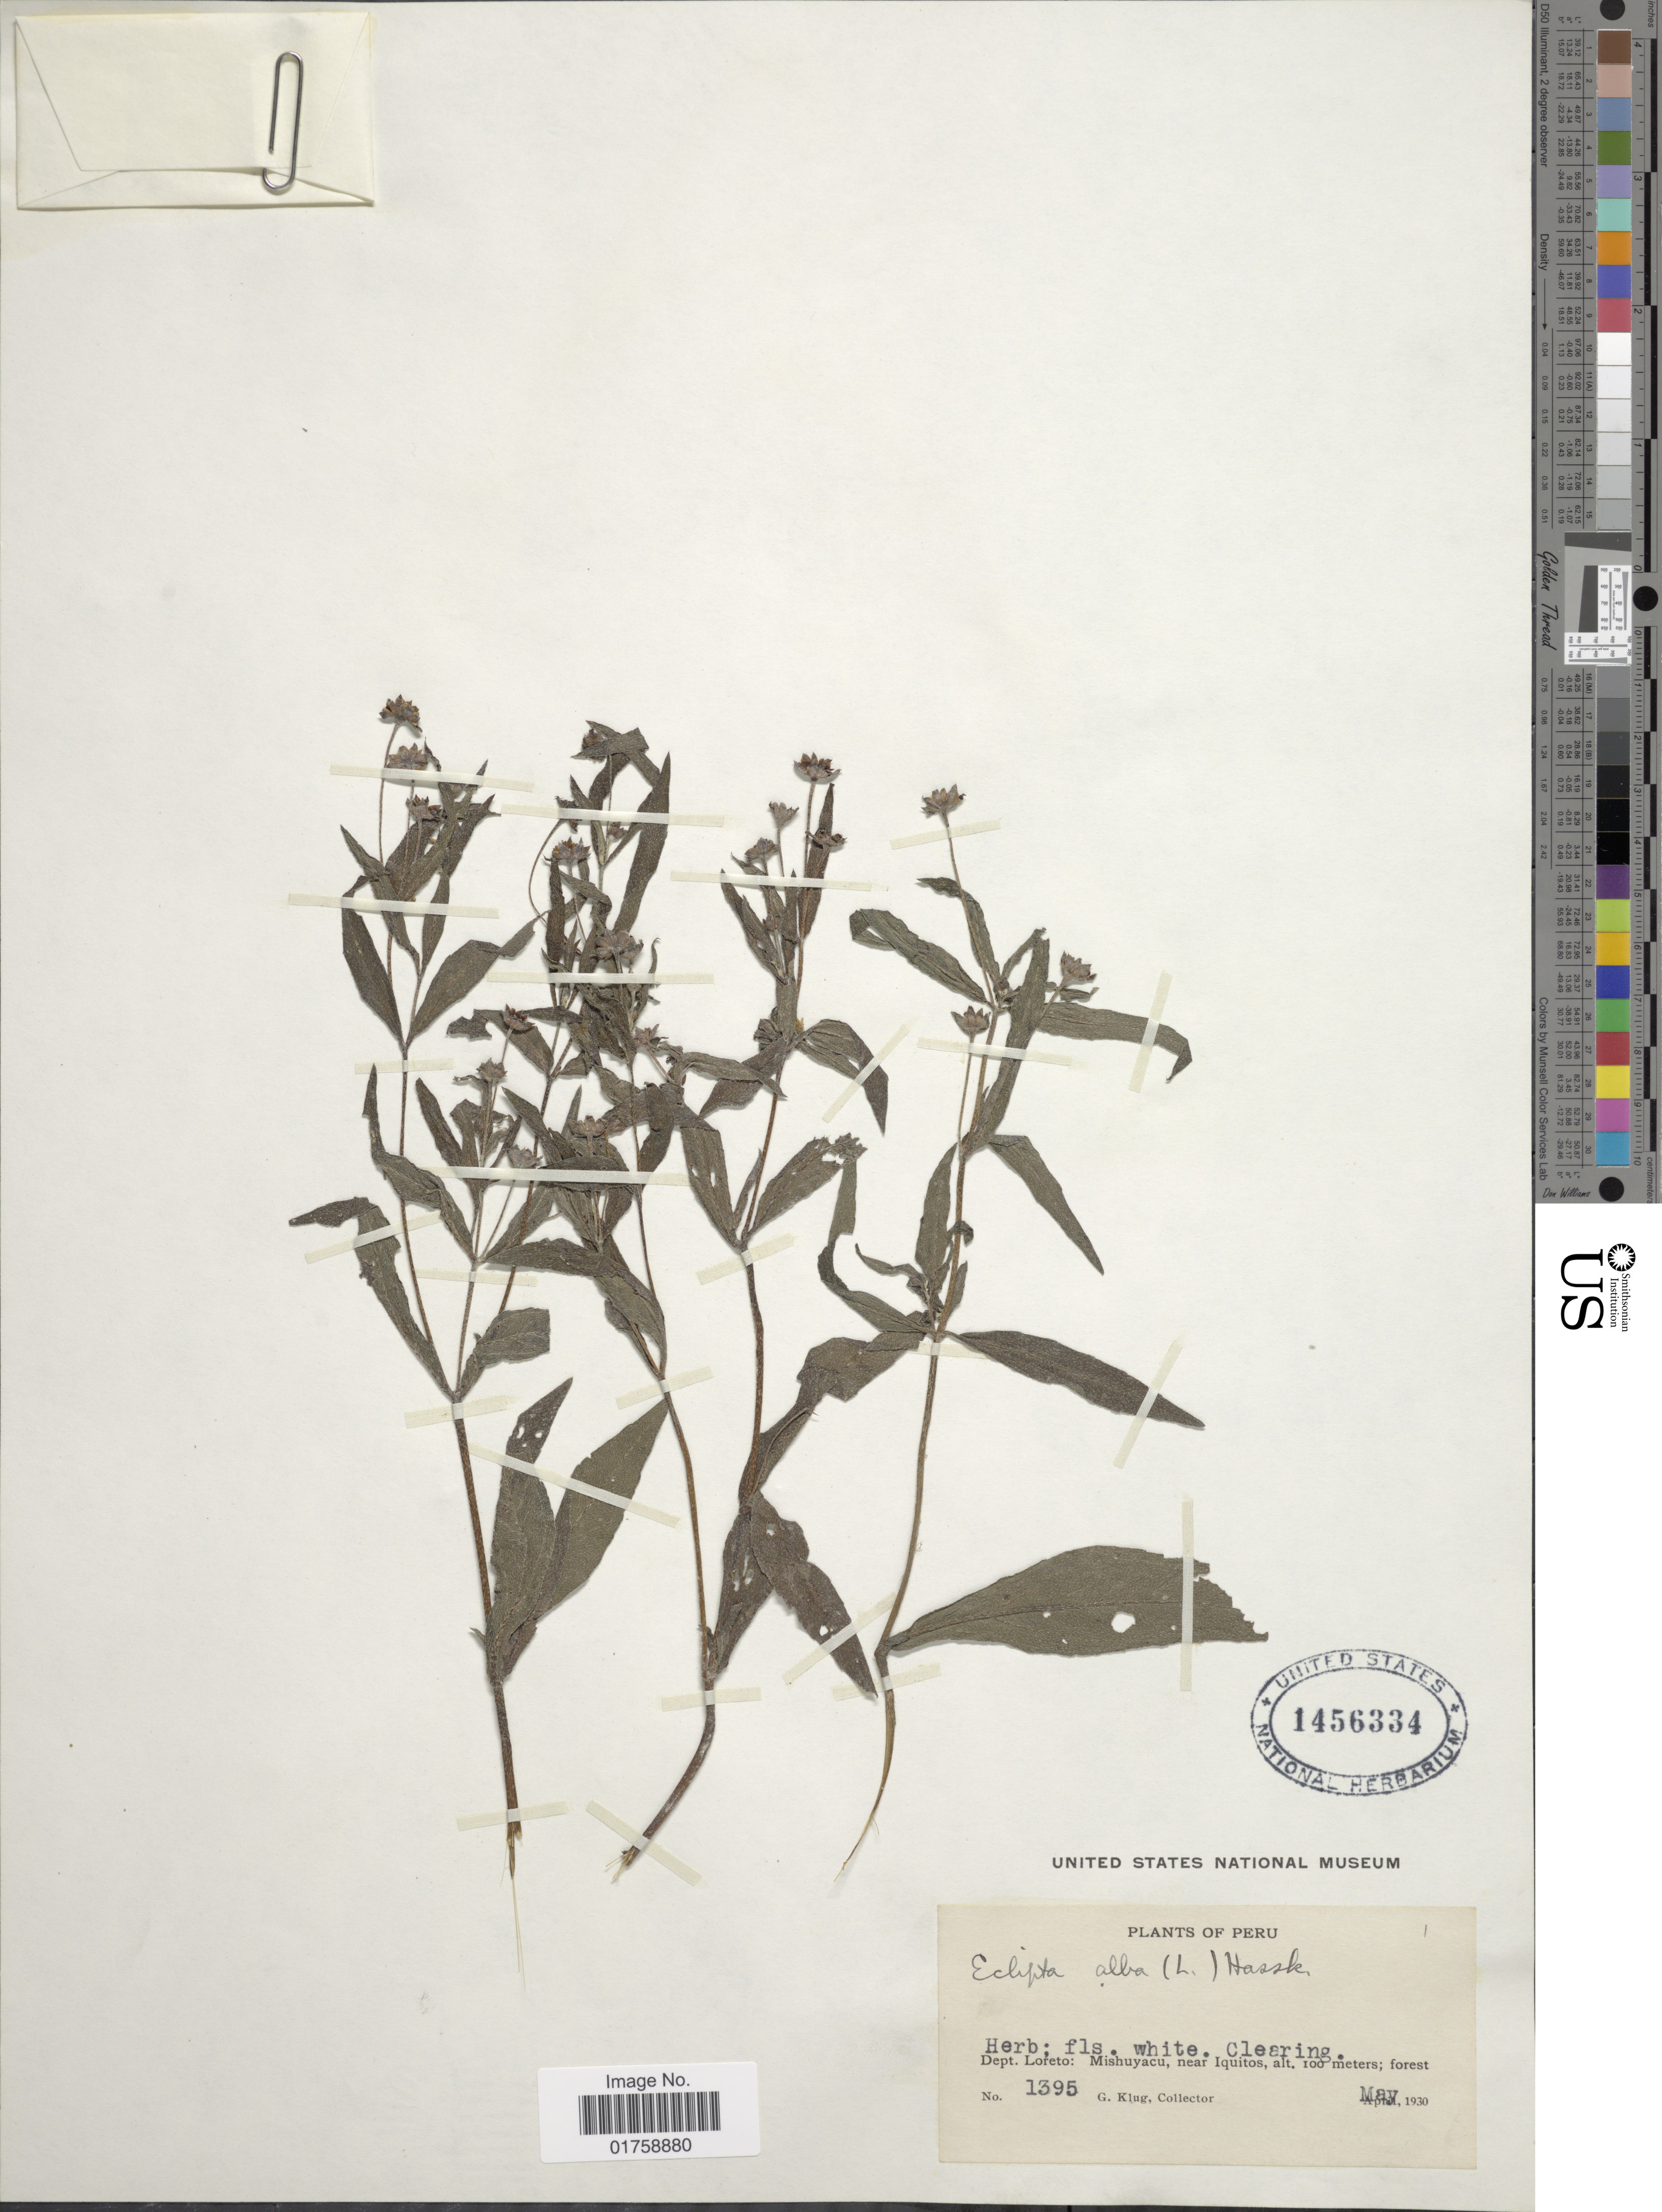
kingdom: Plantae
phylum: Tracheophyta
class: Magnoliopsida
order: Asterales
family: Asteraceae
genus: Eclipta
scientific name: Eclipta alba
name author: (L.) Hassk.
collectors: G. Klug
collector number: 1395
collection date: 1930-05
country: Peru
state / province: Loreto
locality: Peru. Dept. Loreto: Mishuyacu, near Iquitos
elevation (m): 100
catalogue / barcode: US 1456334